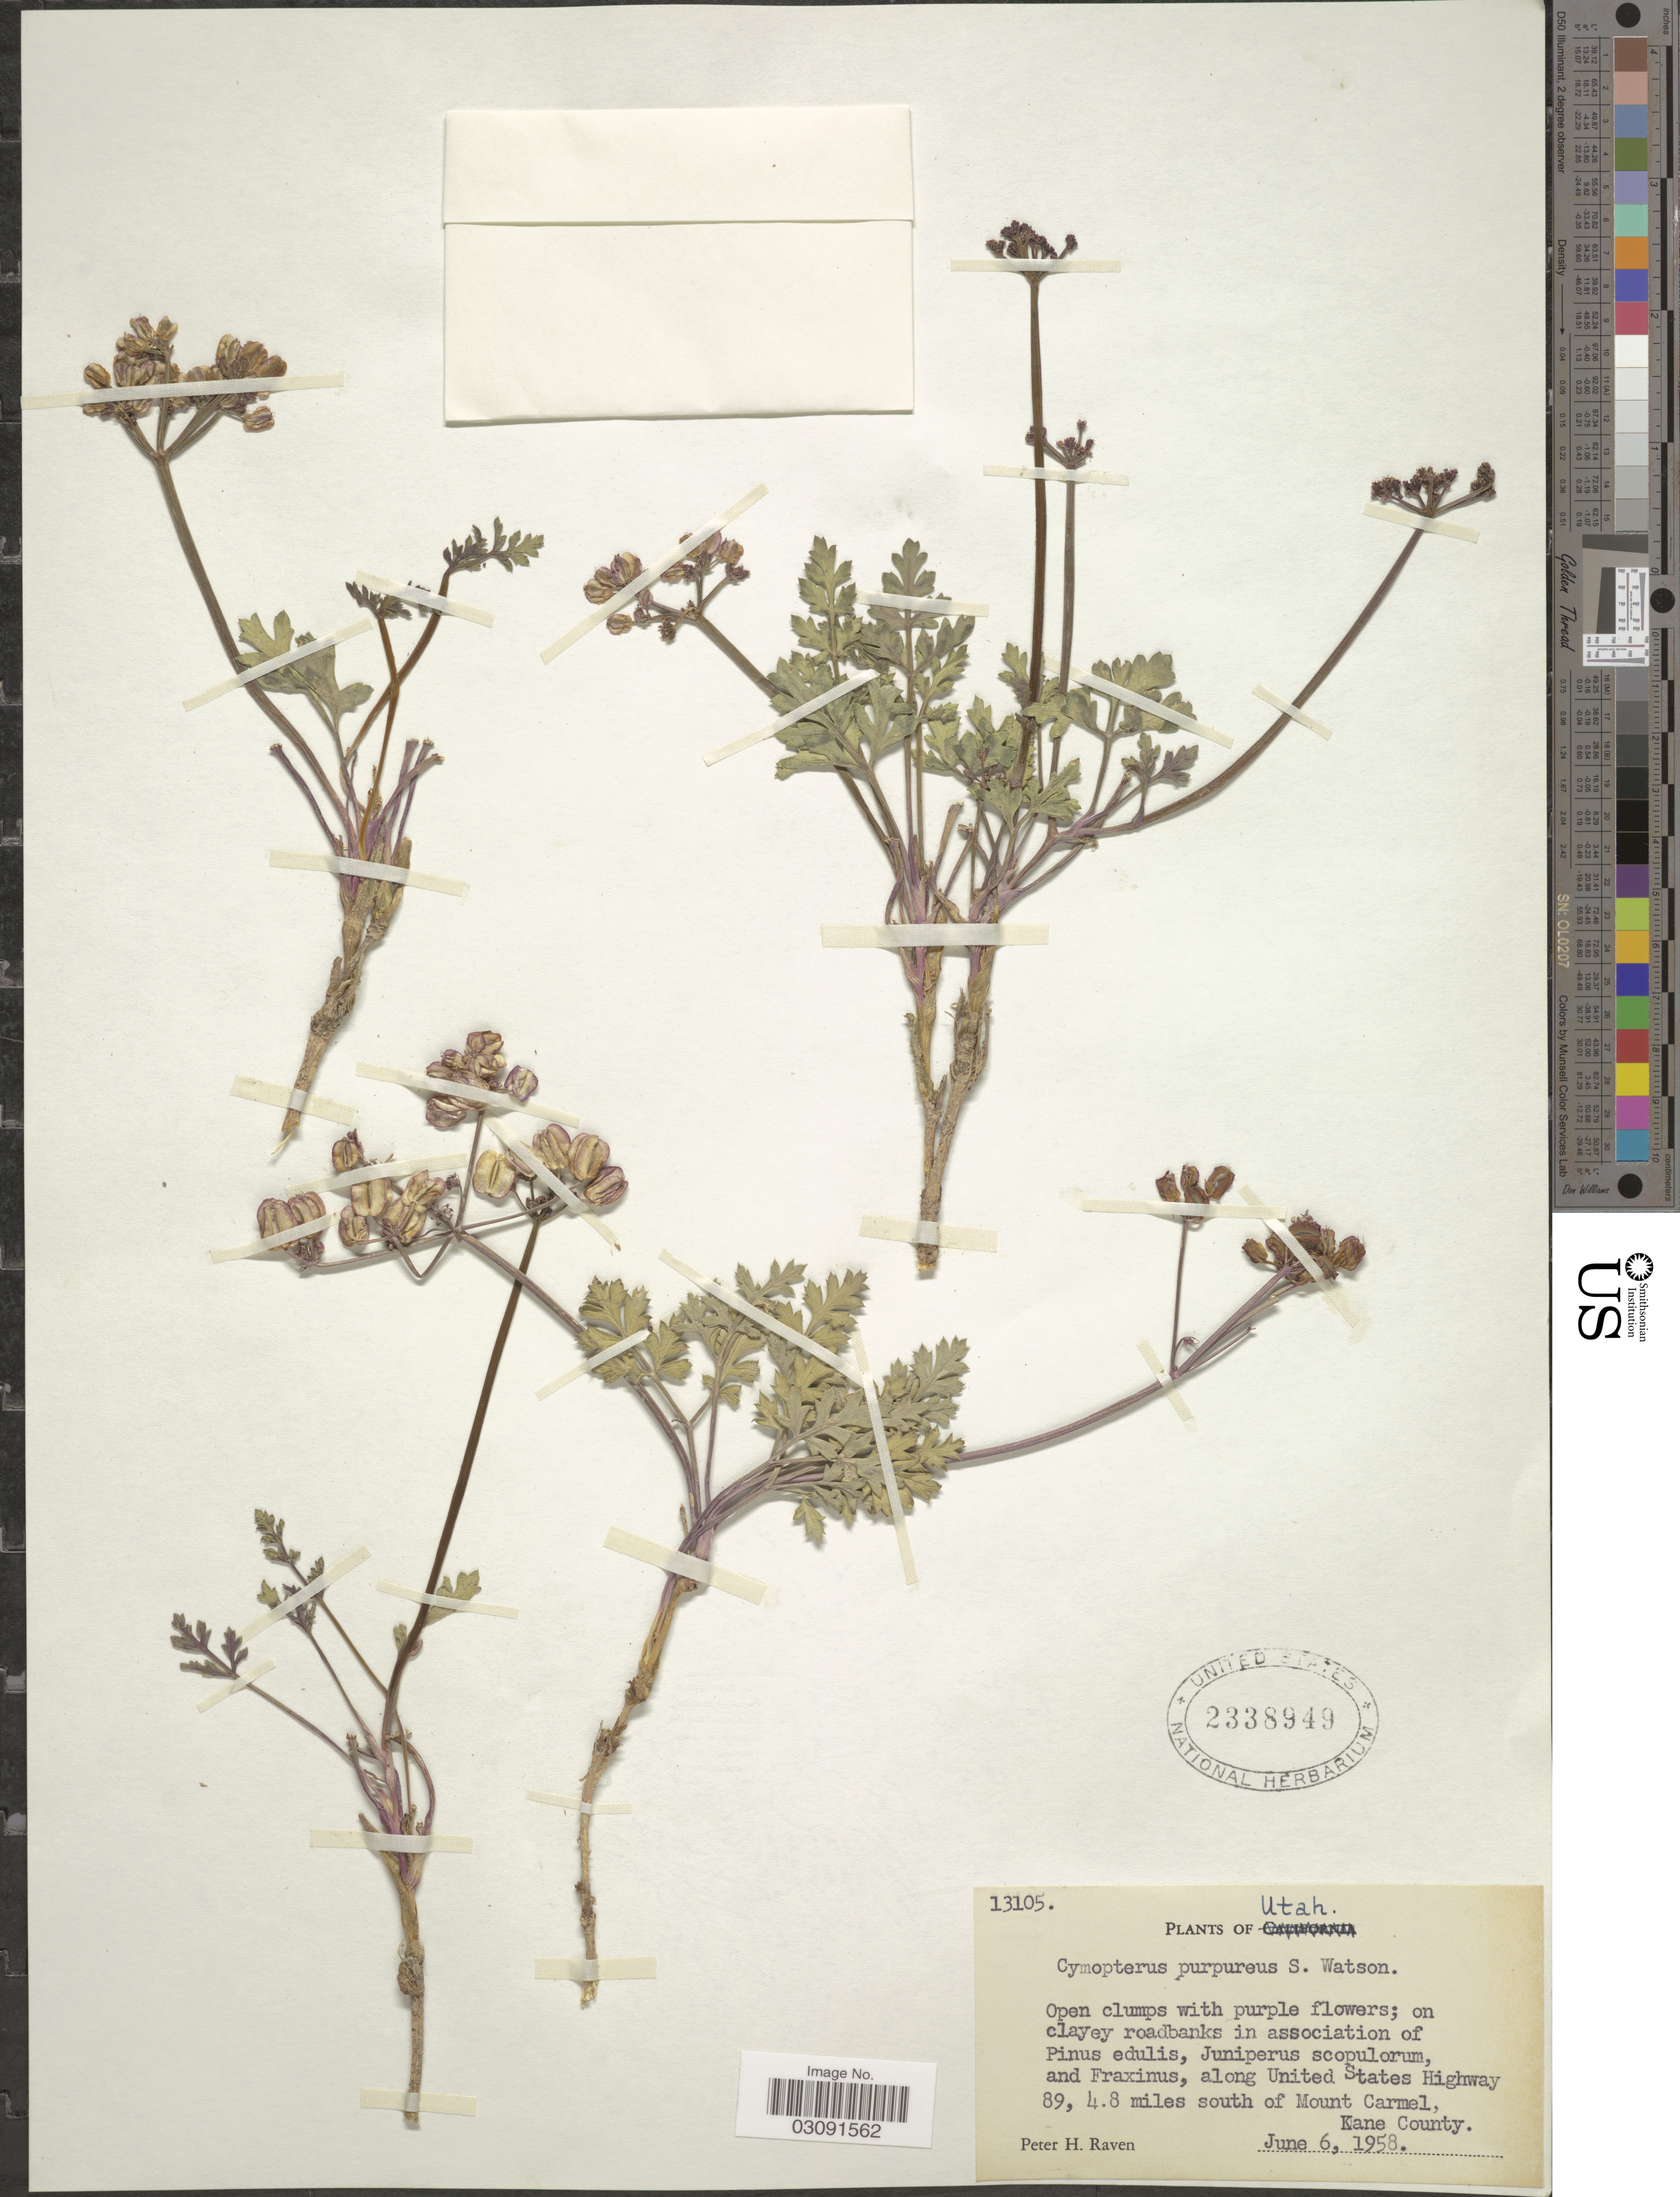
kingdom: Plantae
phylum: Tracheophyta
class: Magnoliopsida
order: Apiales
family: Apiaceae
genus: Cymopterus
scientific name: Cymopterus purpureus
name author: S. Watson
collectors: P. Raven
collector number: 13105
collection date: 1958-06-06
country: United States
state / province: Utah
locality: Along United States Higheay 89, 4.8 miles south of Mount Carmel, Kane County.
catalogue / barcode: US 2338949